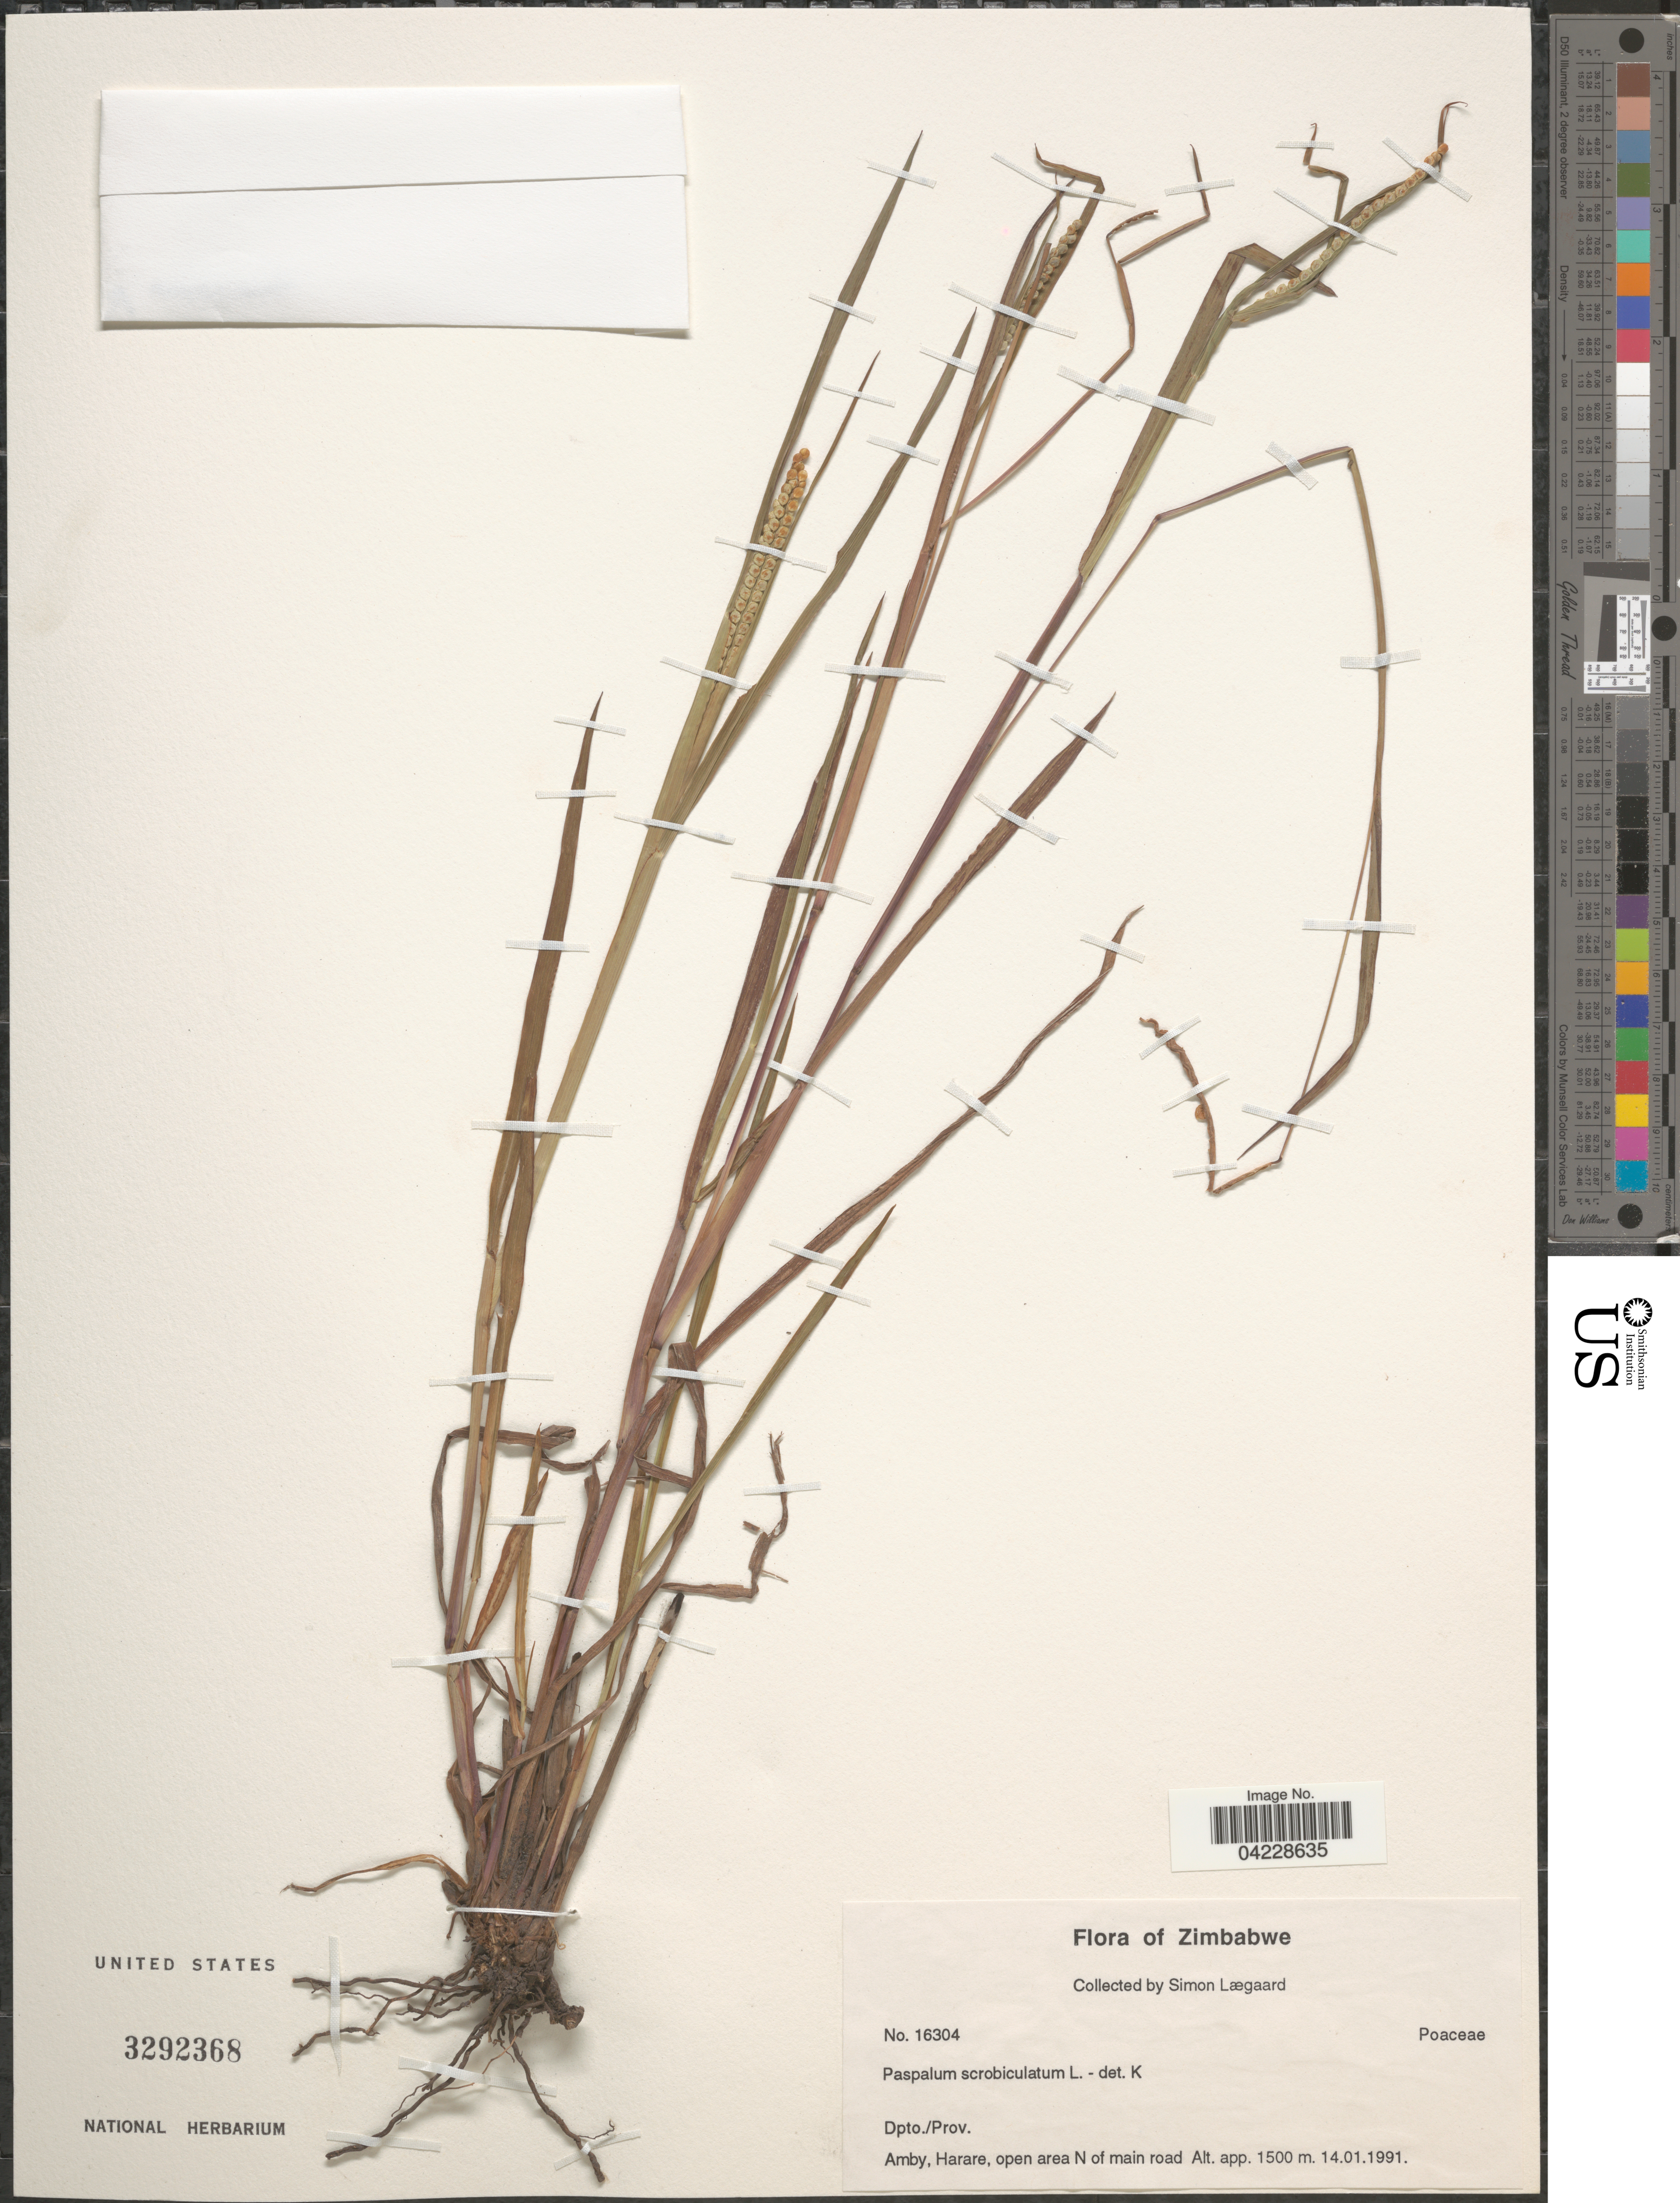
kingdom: Plantae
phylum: Tracheophyta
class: Liliopsida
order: Poales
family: Poaceae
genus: Paspalum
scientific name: Paspalum scrobiculatum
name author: L.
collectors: S. Lægaard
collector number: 16304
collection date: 1991-01-14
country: Zimbabwe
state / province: Harare (city)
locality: Dpto./Prov. Amby, Harare, open area N of main road.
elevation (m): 1500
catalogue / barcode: US 3292368